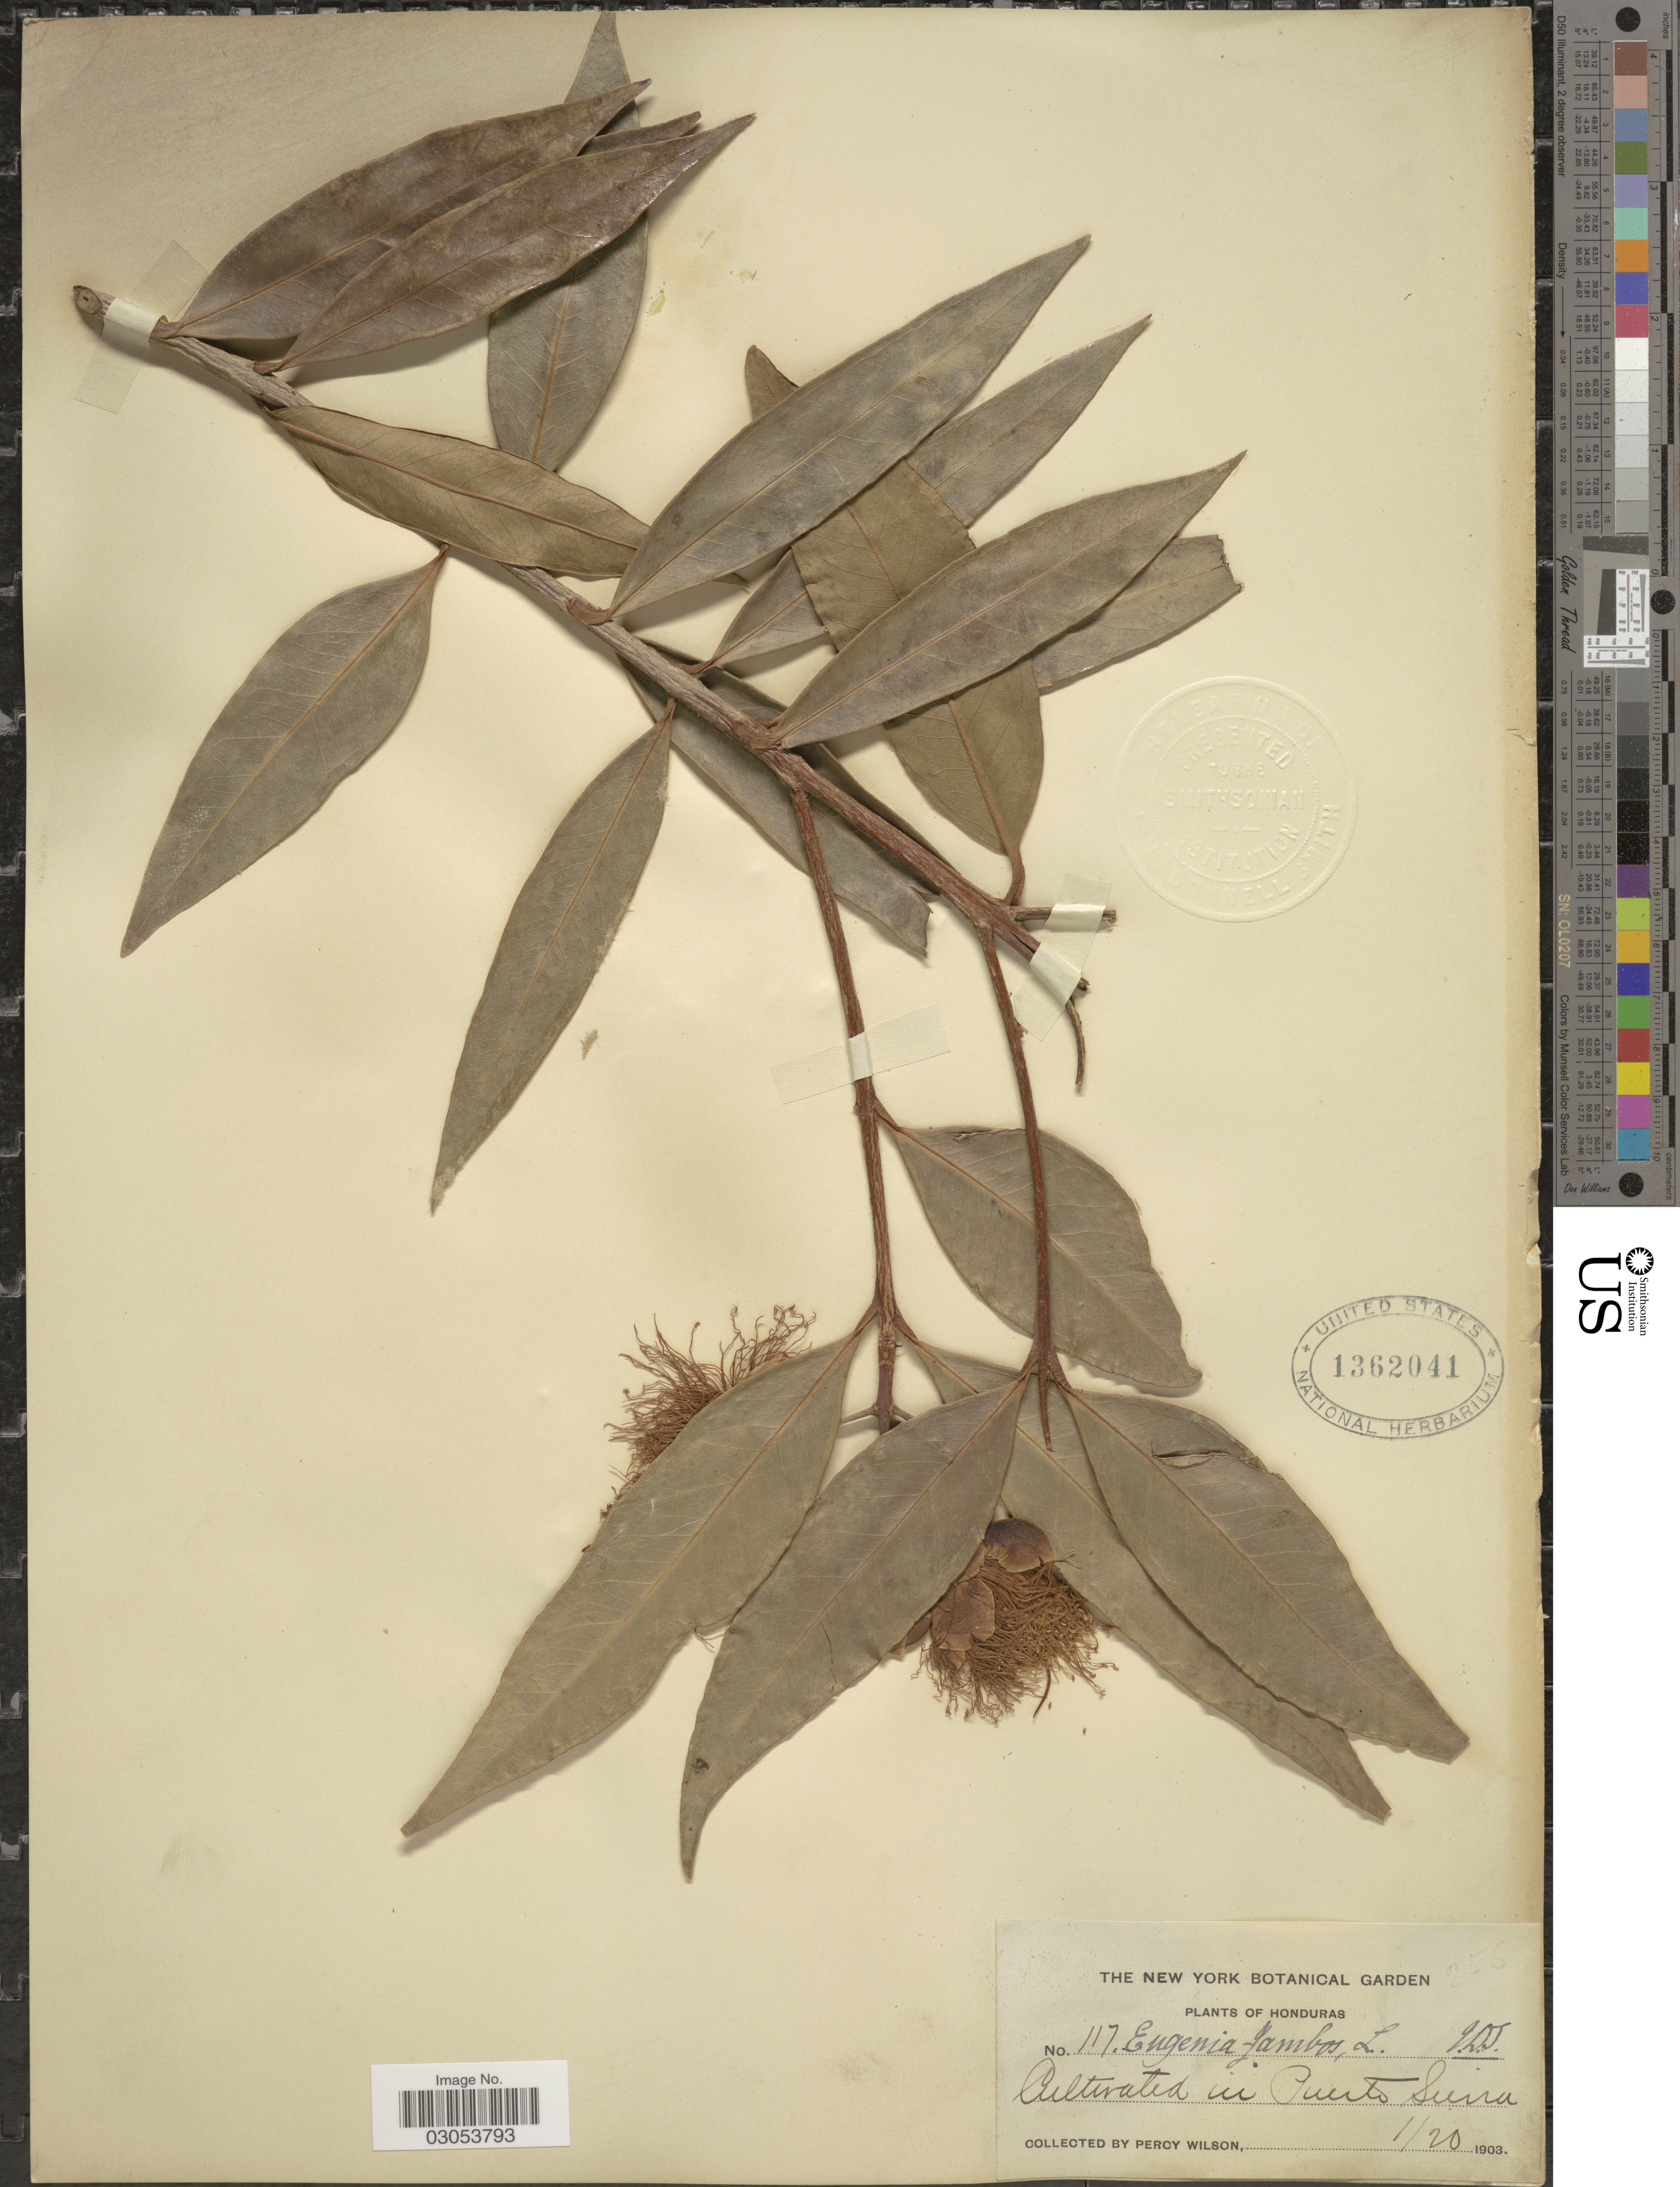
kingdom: Plantae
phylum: Tracheophyta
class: Magnoliopsida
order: Myrtales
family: Myrtaceae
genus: Syzygium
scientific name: Syzygium jambos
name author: (L.) Alston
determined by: Strong, Mark T., (BOT), Smithsonian Institution - National Museum of Natural History (UNITED STATES)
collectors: P. Wilson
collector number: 117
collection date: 1903-01-20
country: Honduras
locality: Cultivated in Puerto Sierra.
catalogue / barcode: US 1362041